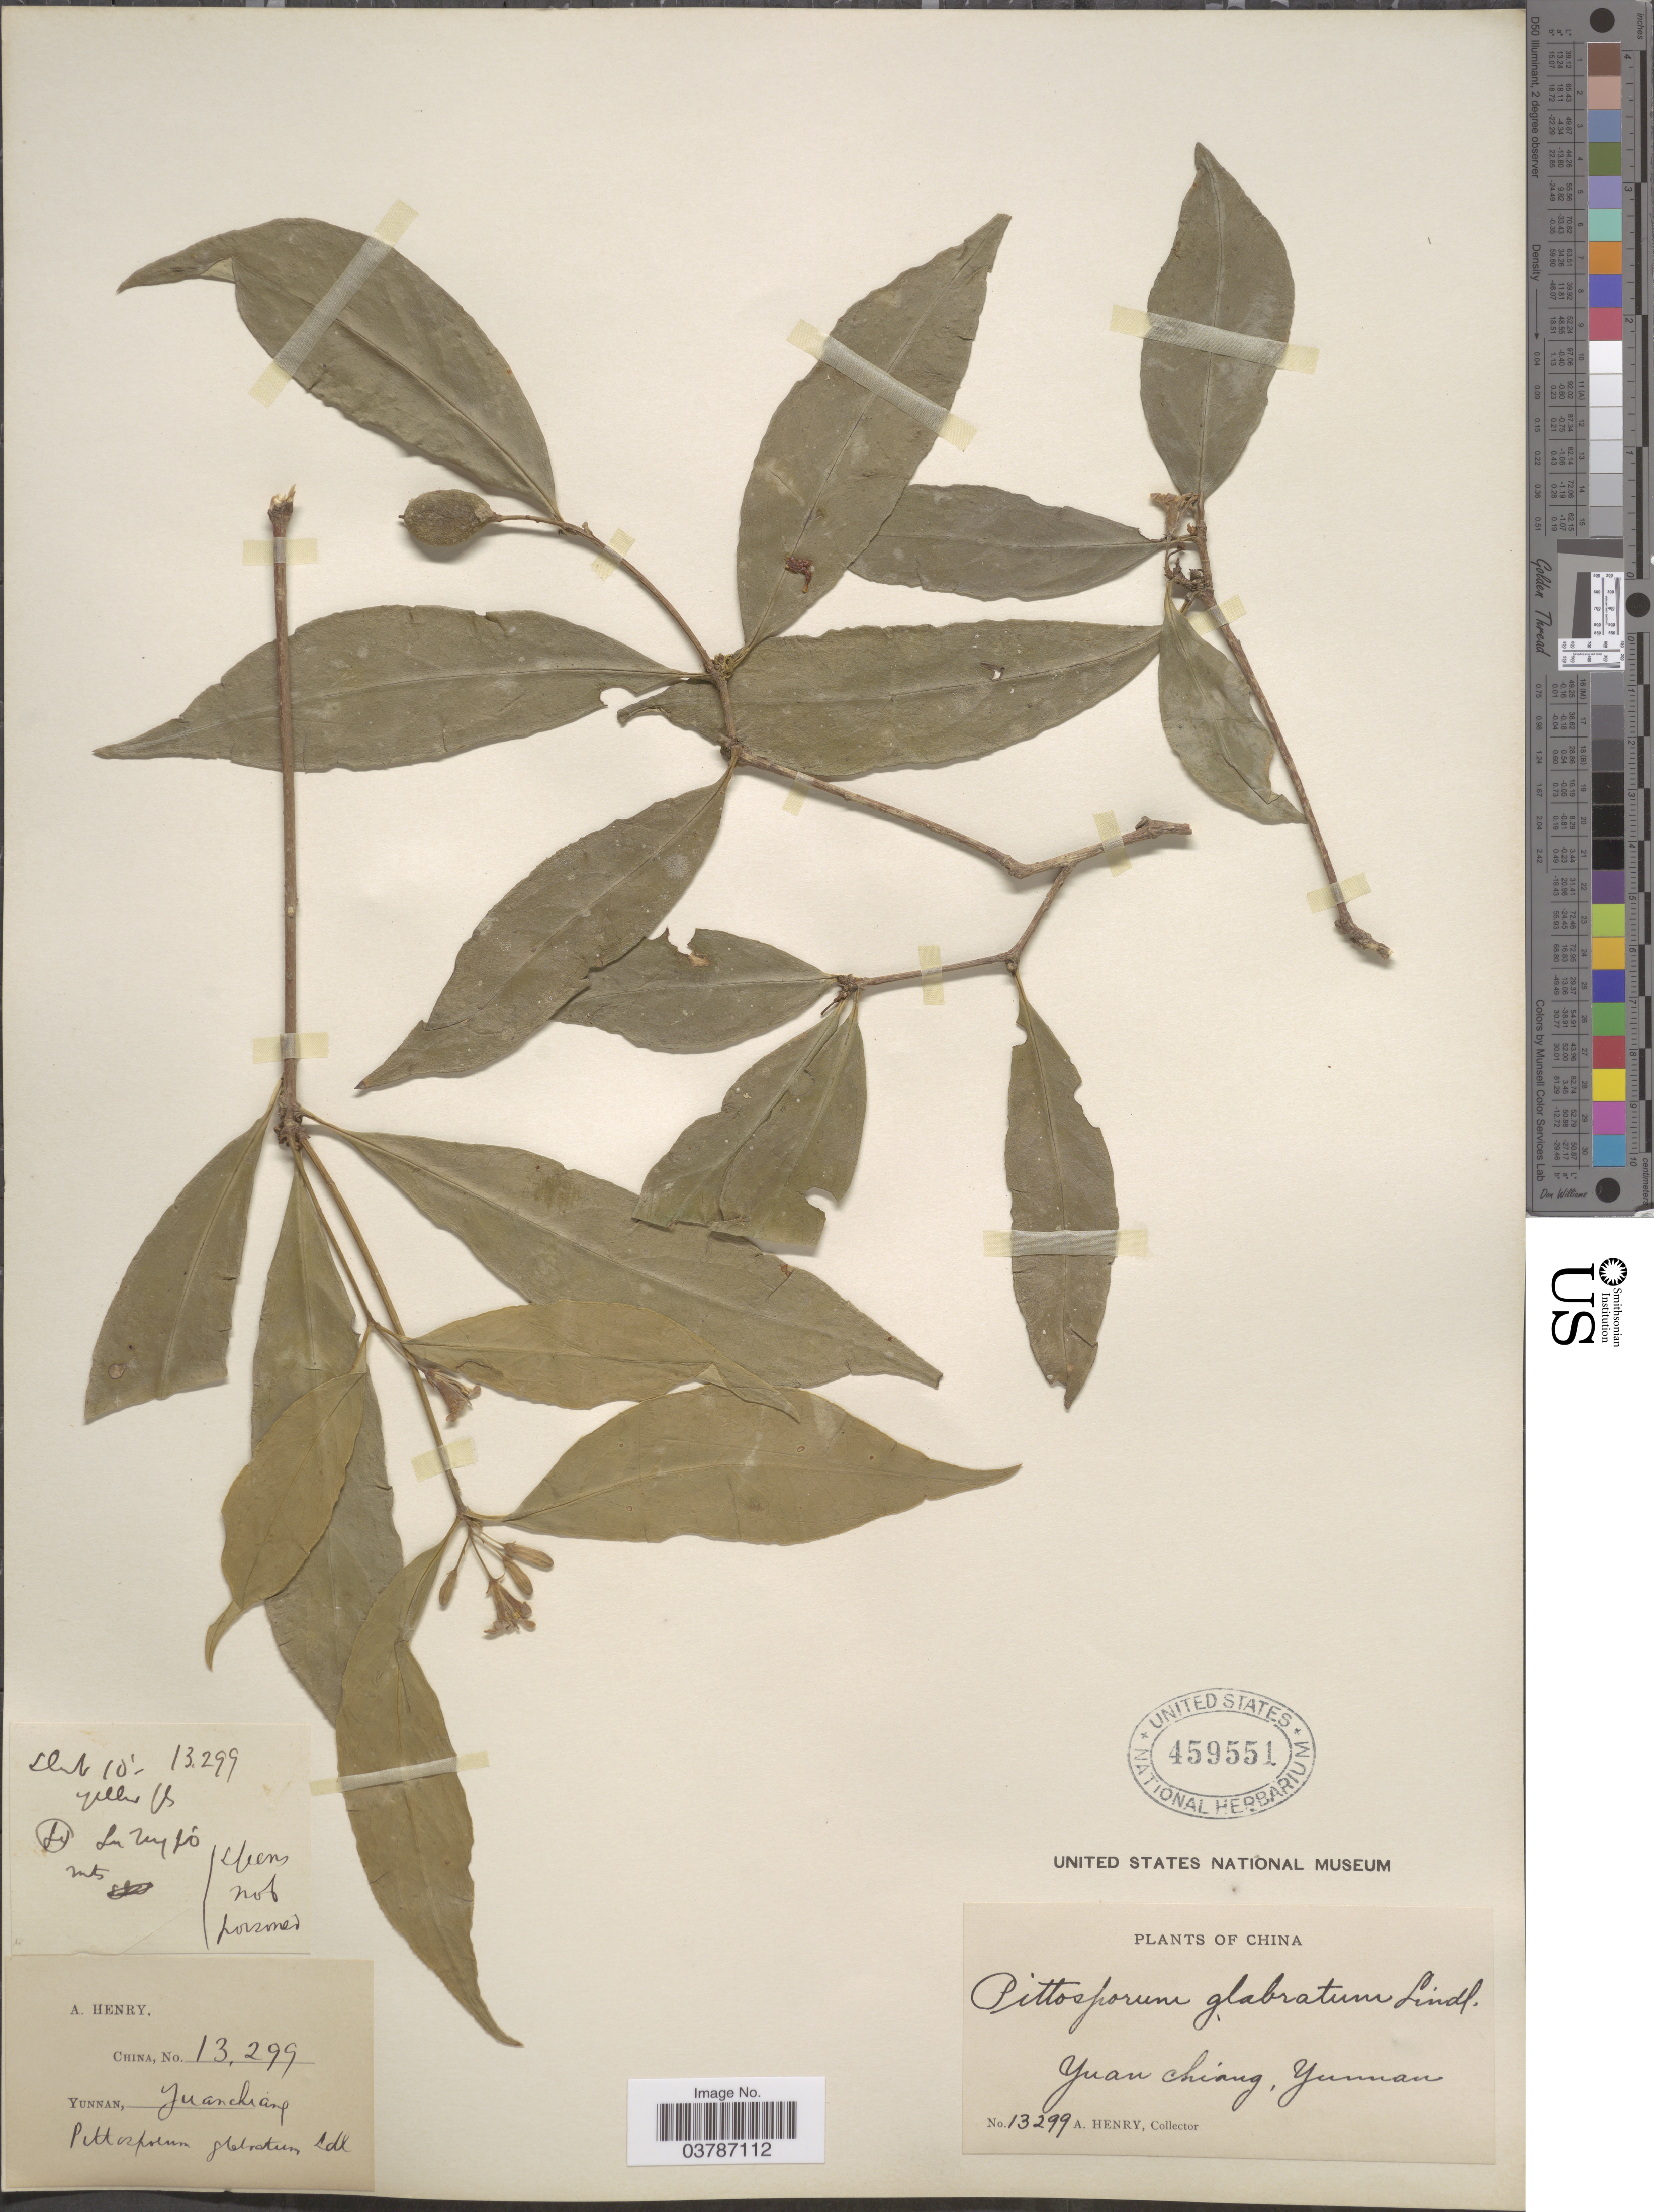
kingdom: Plantae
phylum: Tracheophyta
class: Magnoliopsida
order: Apiales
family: Pittosporaceae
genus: Pittosporum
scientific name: Pittosporum glabratum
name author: Lindl.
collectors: A. Henry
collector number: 13299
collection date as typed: Transcribed d/m/y: /7/15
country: China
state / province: Yunnan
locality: Yuang chiang. Luhyjo mts.*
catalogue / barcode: US 459551